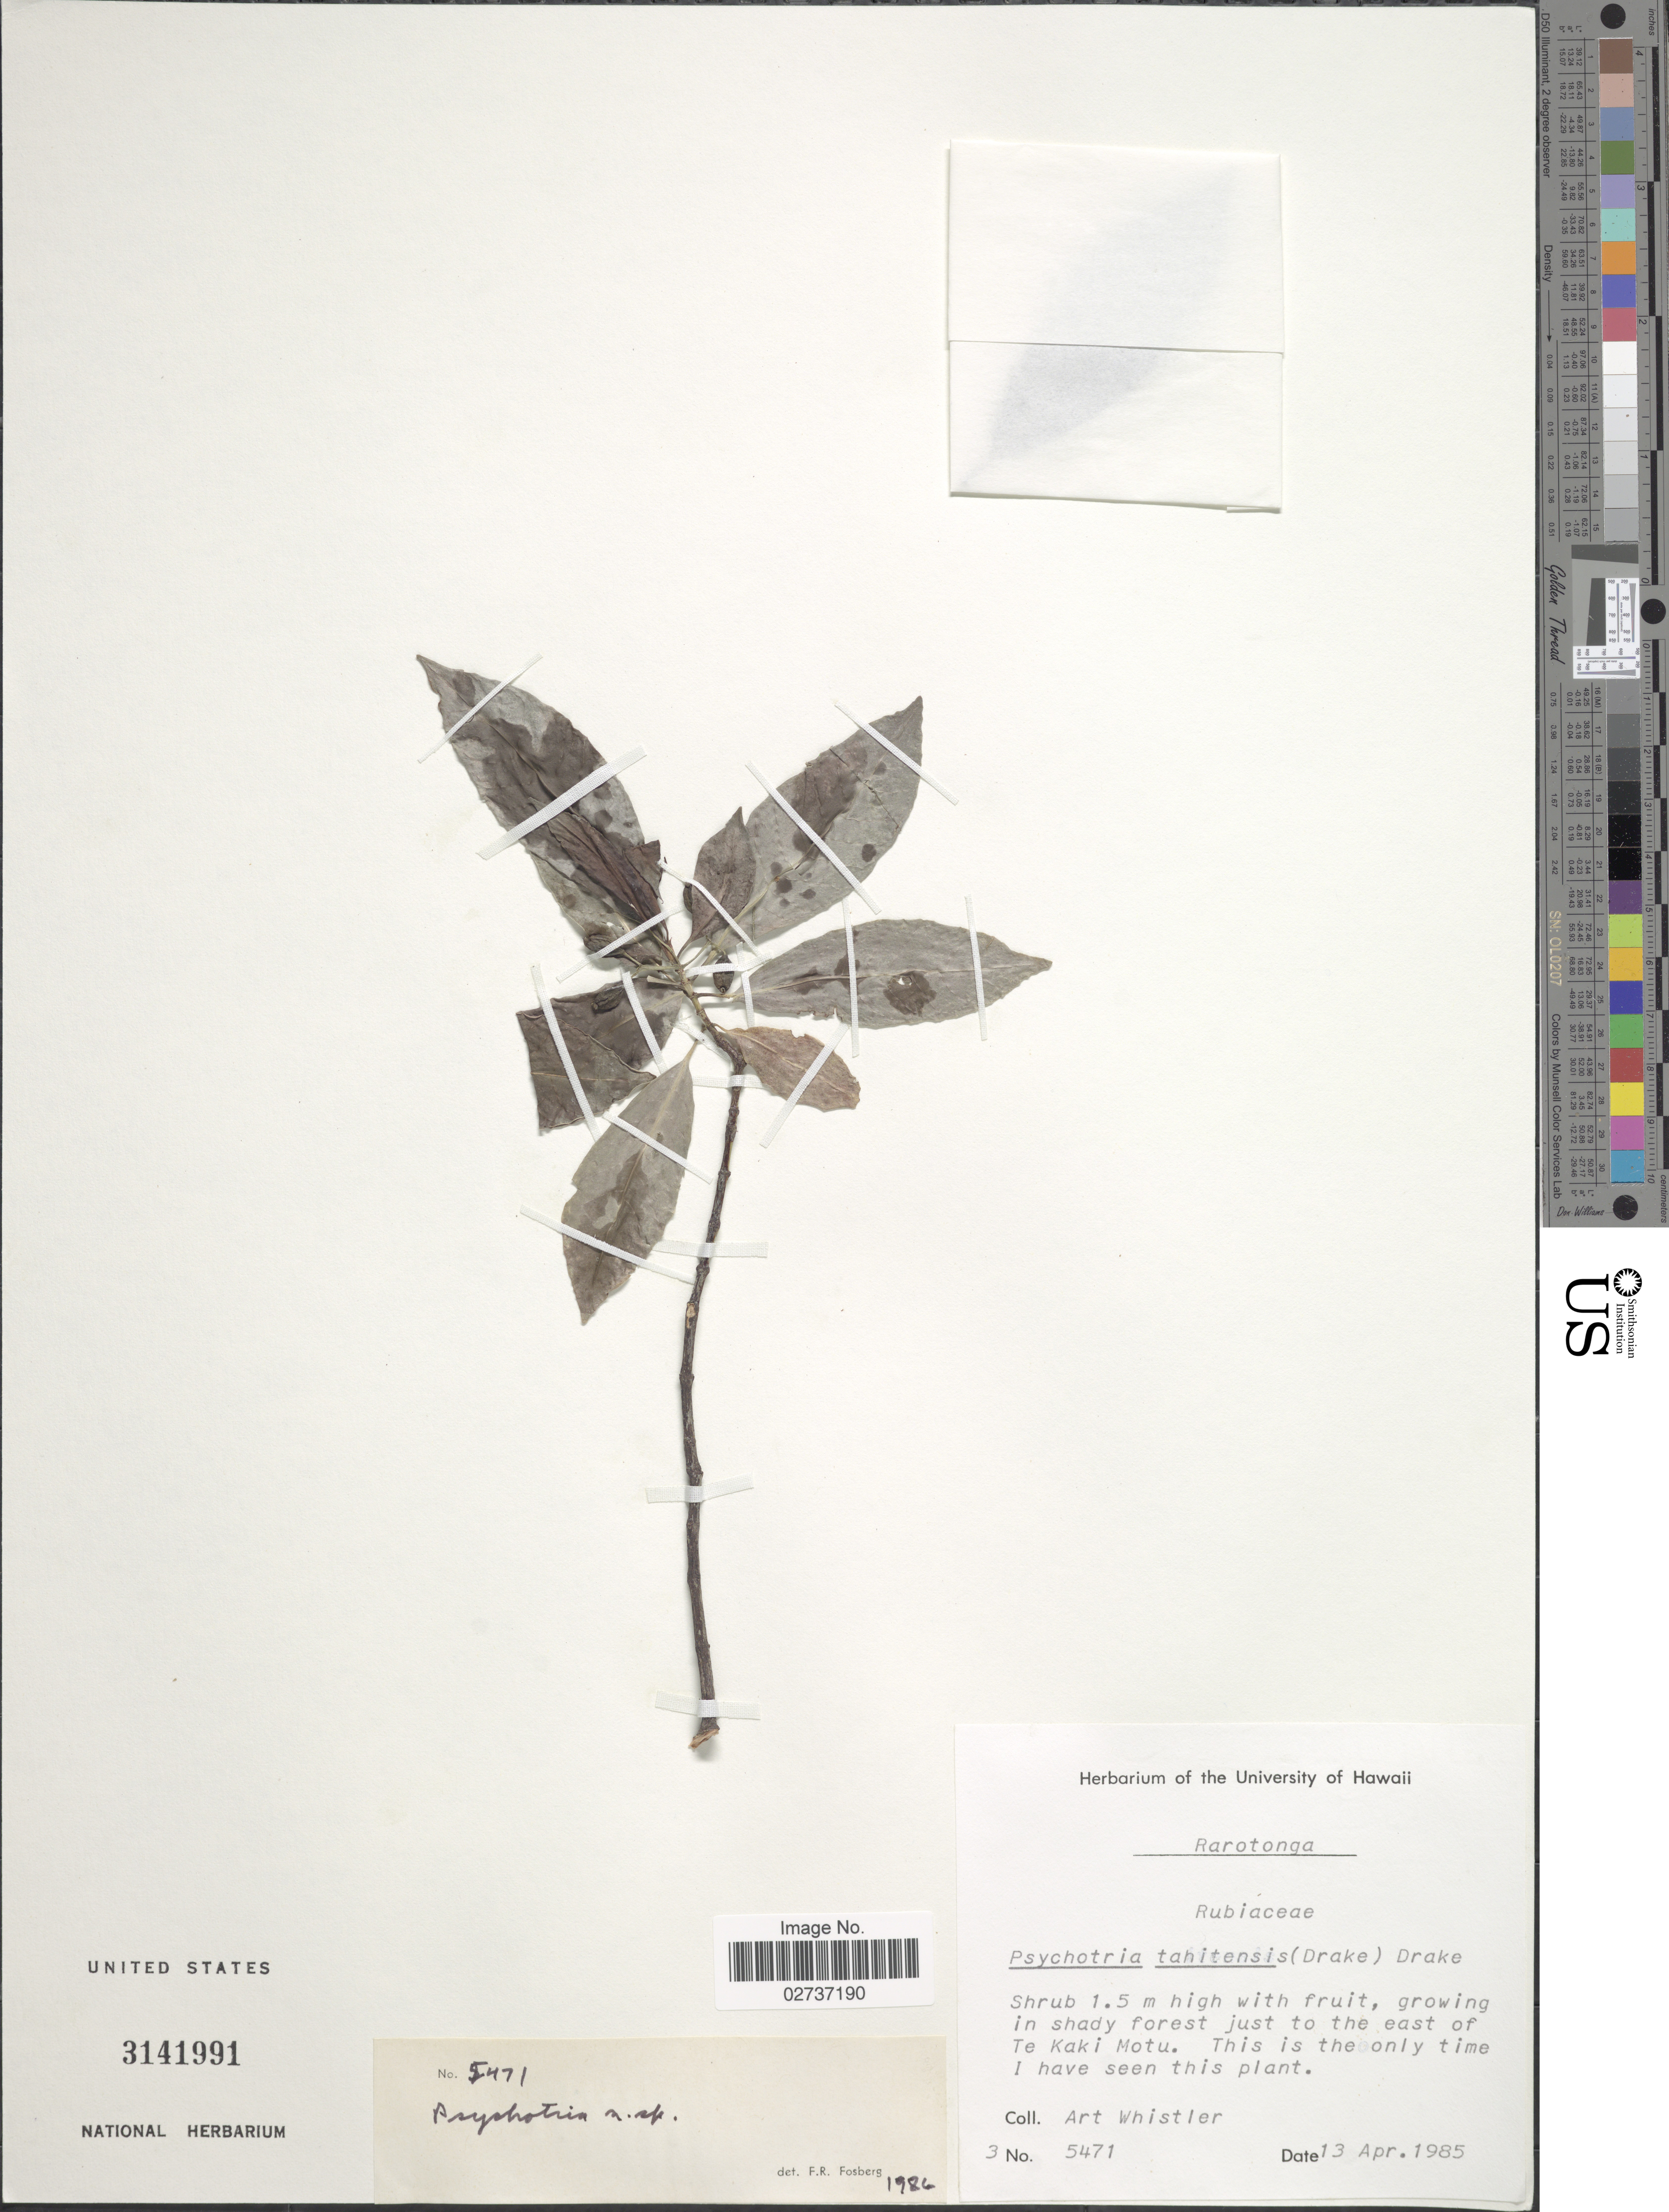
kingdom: Plantae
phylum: Tracheophyta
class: Magnoliopsida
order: Gentianales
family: Rubiaceae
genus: Psychotria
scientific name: Psychotria sp.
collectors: A. Whistler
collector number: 5471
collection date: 1985-04-13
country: Cook Islands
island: Rarotonga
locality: Growing in shady forest just to the east of Te Kaki Motu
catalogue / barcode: US 3141991